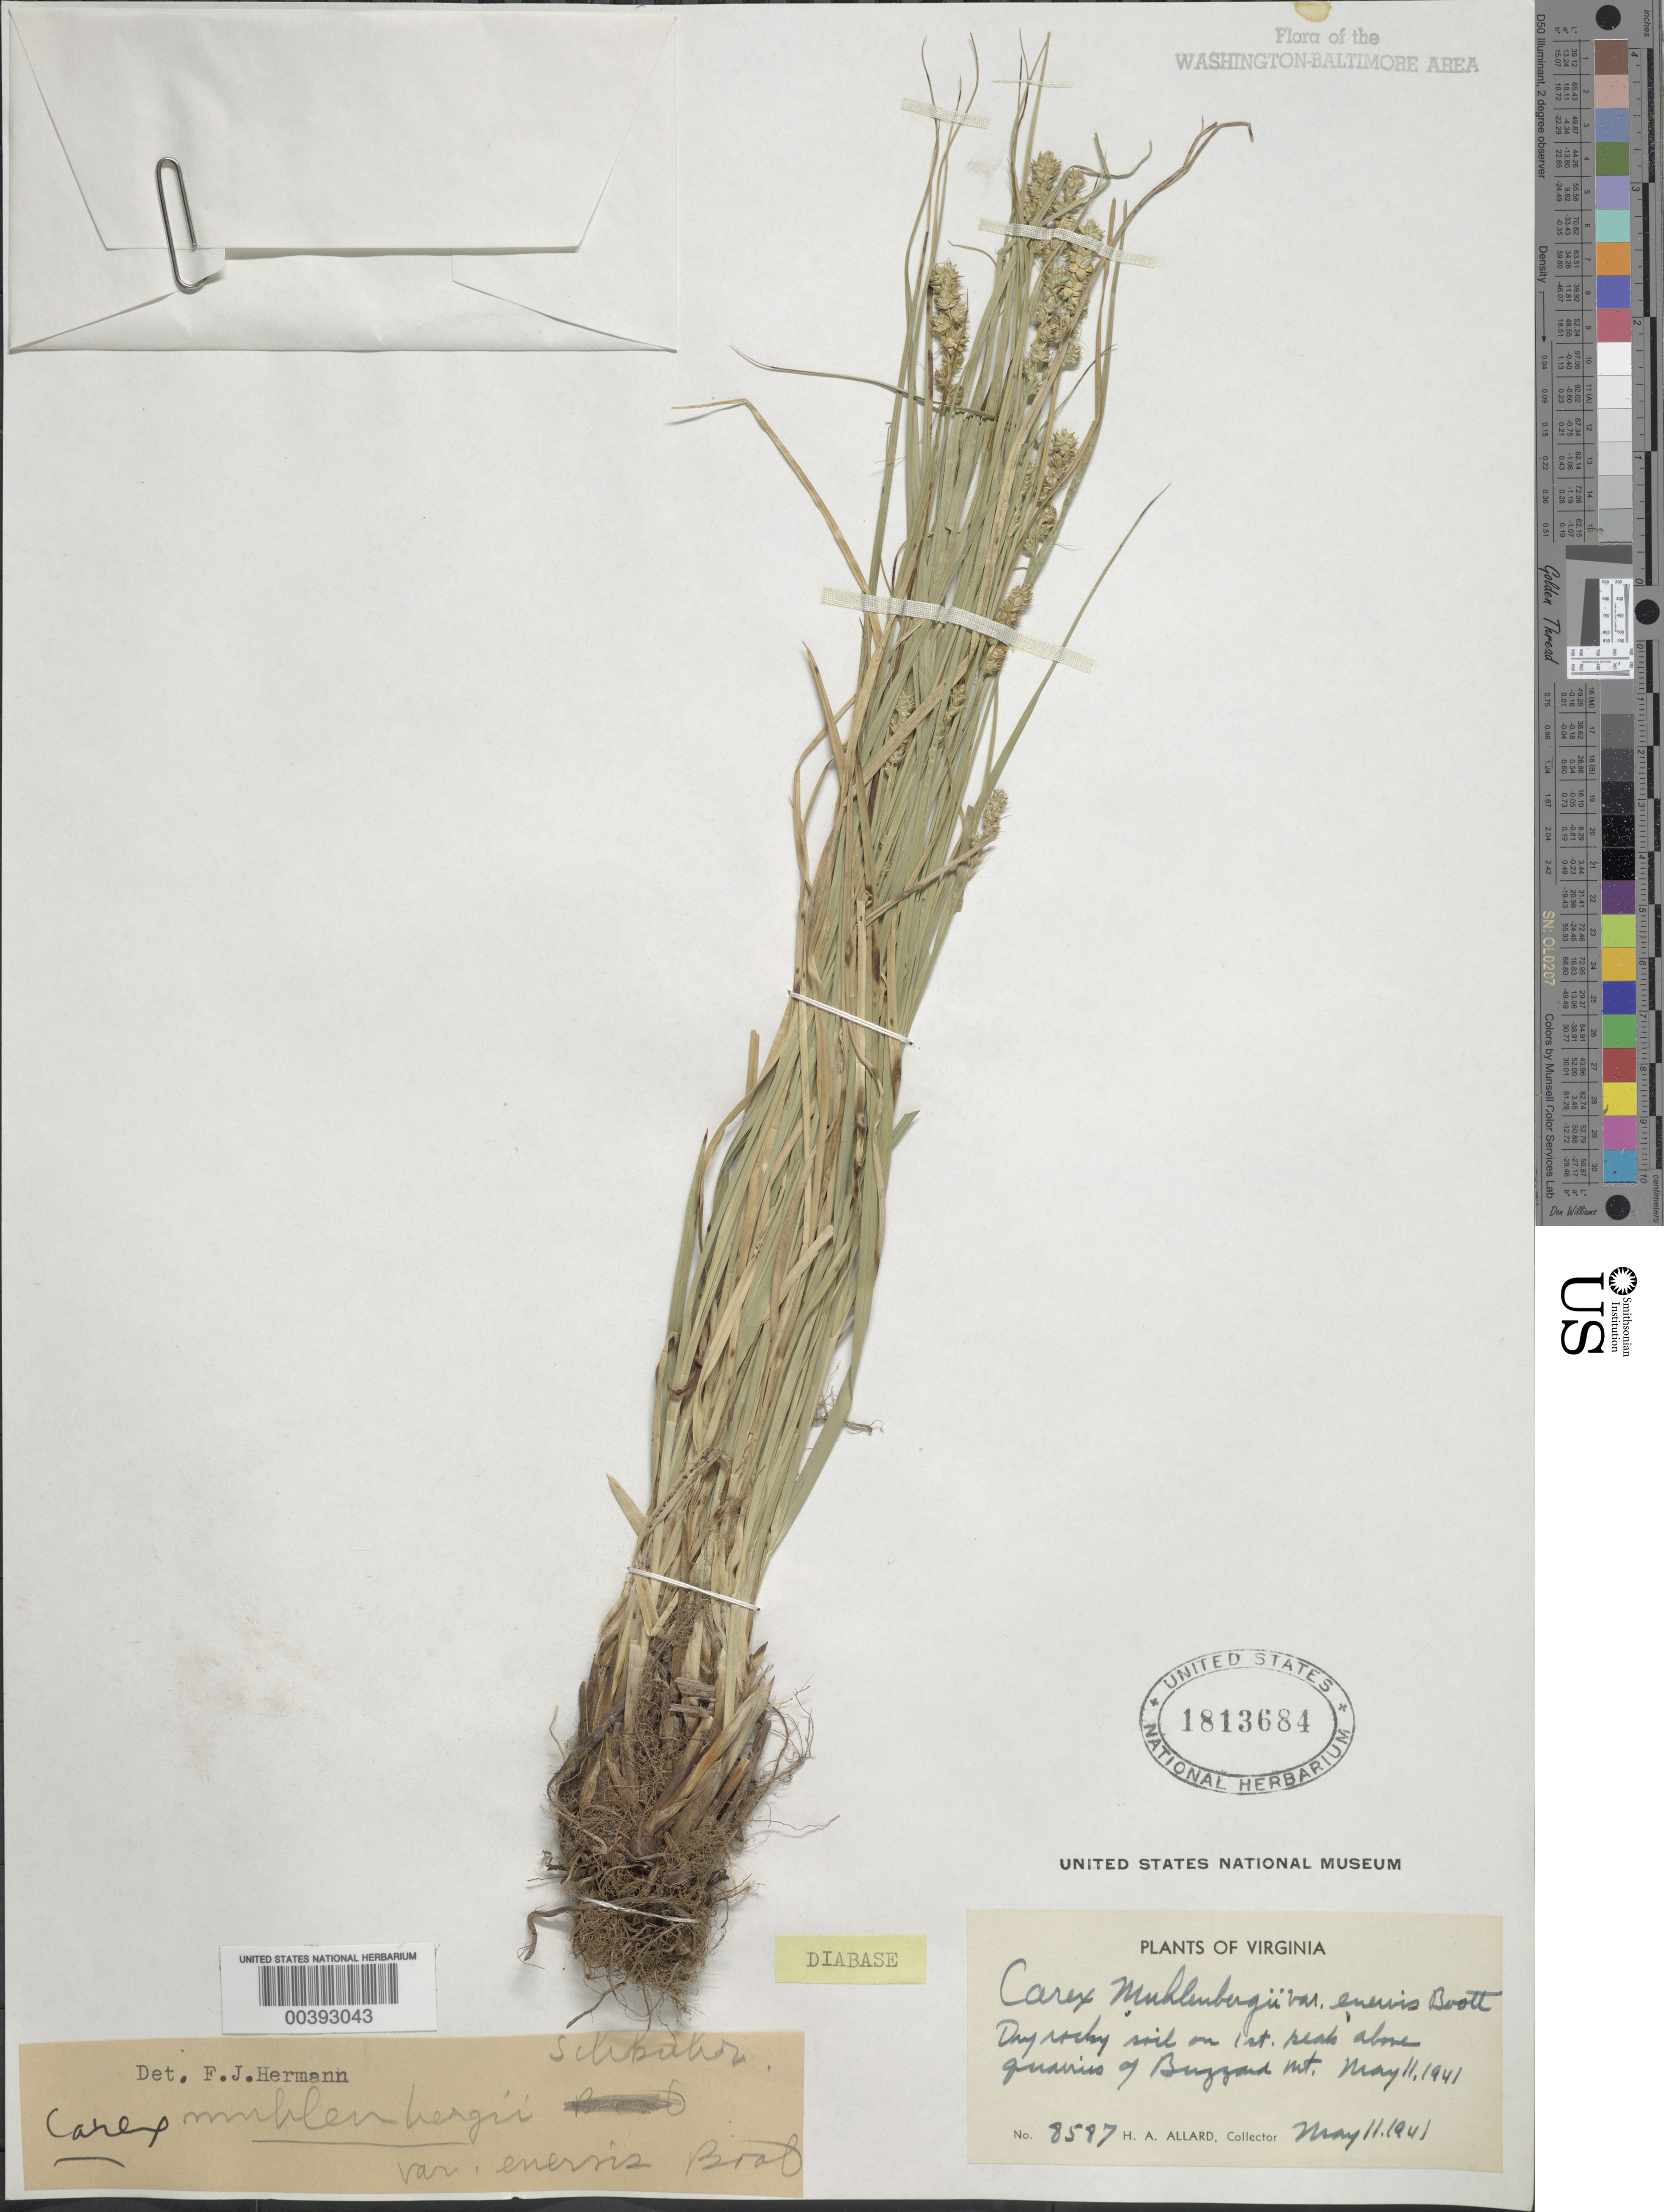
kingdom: Plantae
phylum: Tracheophyta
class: Liliopsida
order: Poales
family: Cyperaceae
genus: Carex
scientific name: Carex muehlenbergii var. enervis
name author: Boott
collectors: H. A. Allard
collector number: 8587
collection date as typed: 11 May 1941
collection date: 1941-05-11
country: United States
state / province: Virginia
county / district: Culpeper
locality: Buzzard Mountain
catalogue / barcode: US 1813684